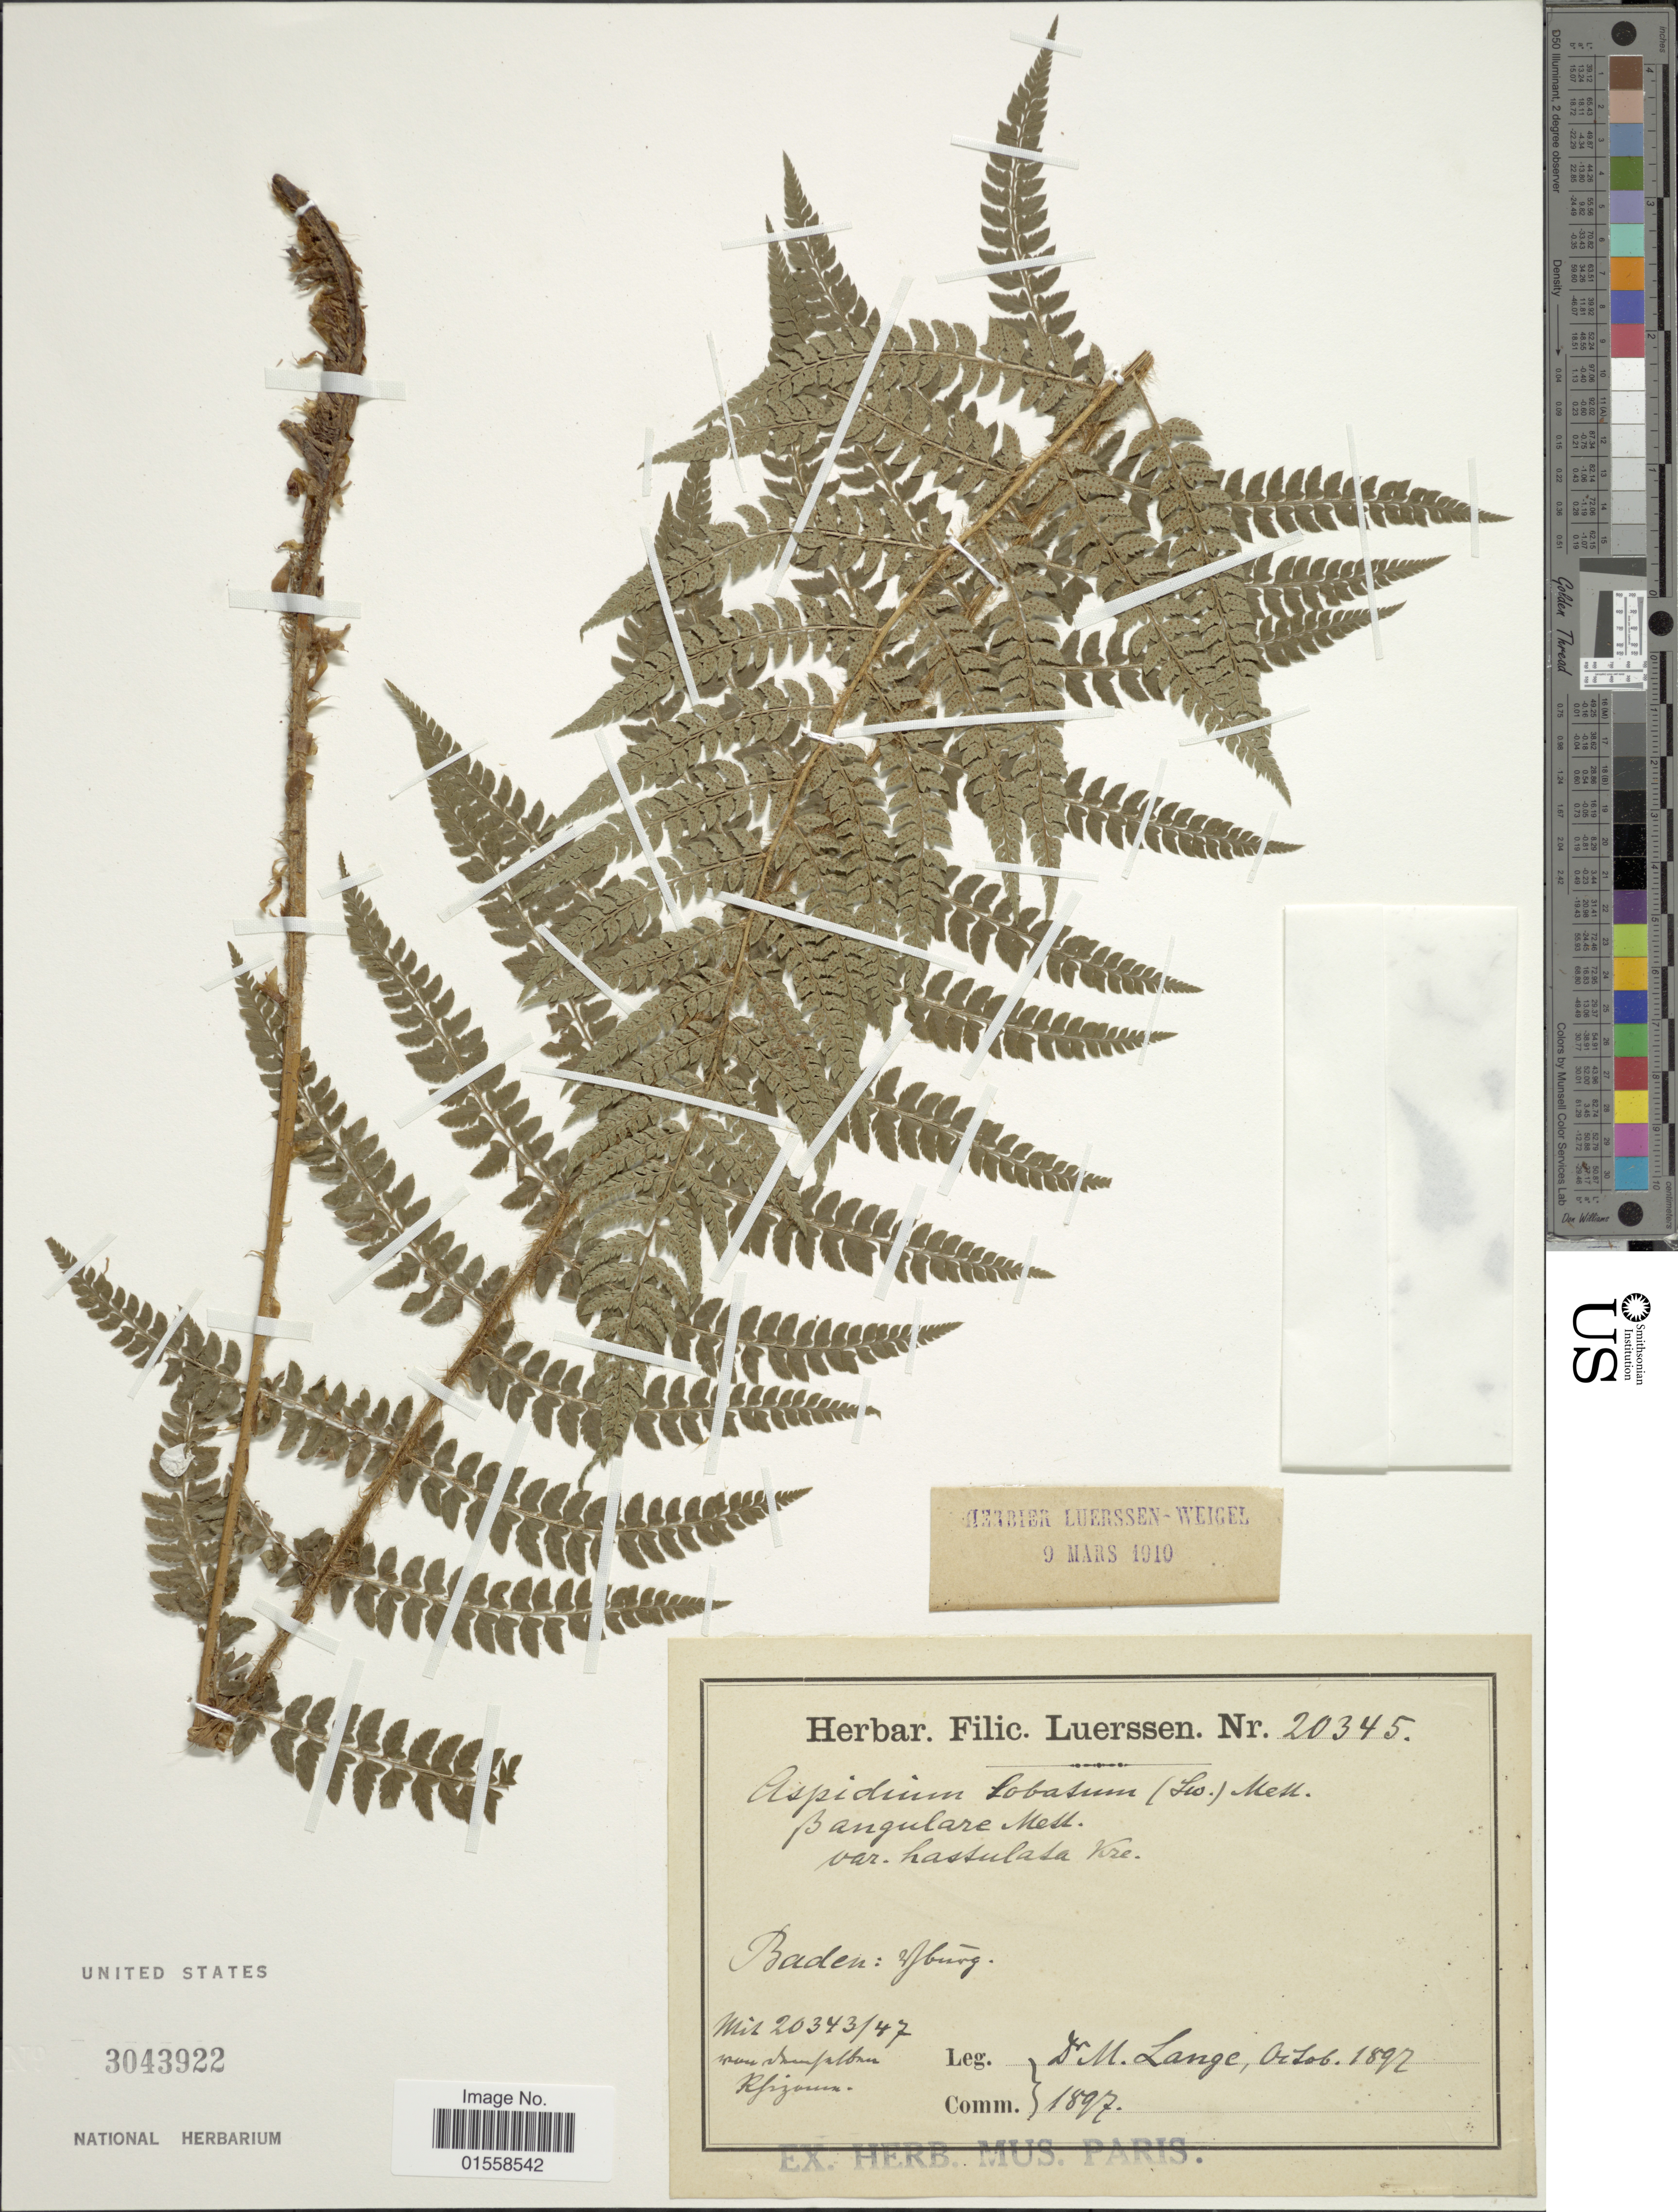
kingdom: Plantae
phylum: Tracheophyta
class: Polypodiopsida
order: Polypodiales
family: Dryopteridaceae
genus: Polystichum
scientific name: Polystichum aculeatum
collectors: M. Lange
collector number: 20345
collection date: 1897-10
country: Germany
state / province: Baden-Württemberg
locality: Baden: [illegible text]burg.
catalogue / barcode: US 3043922